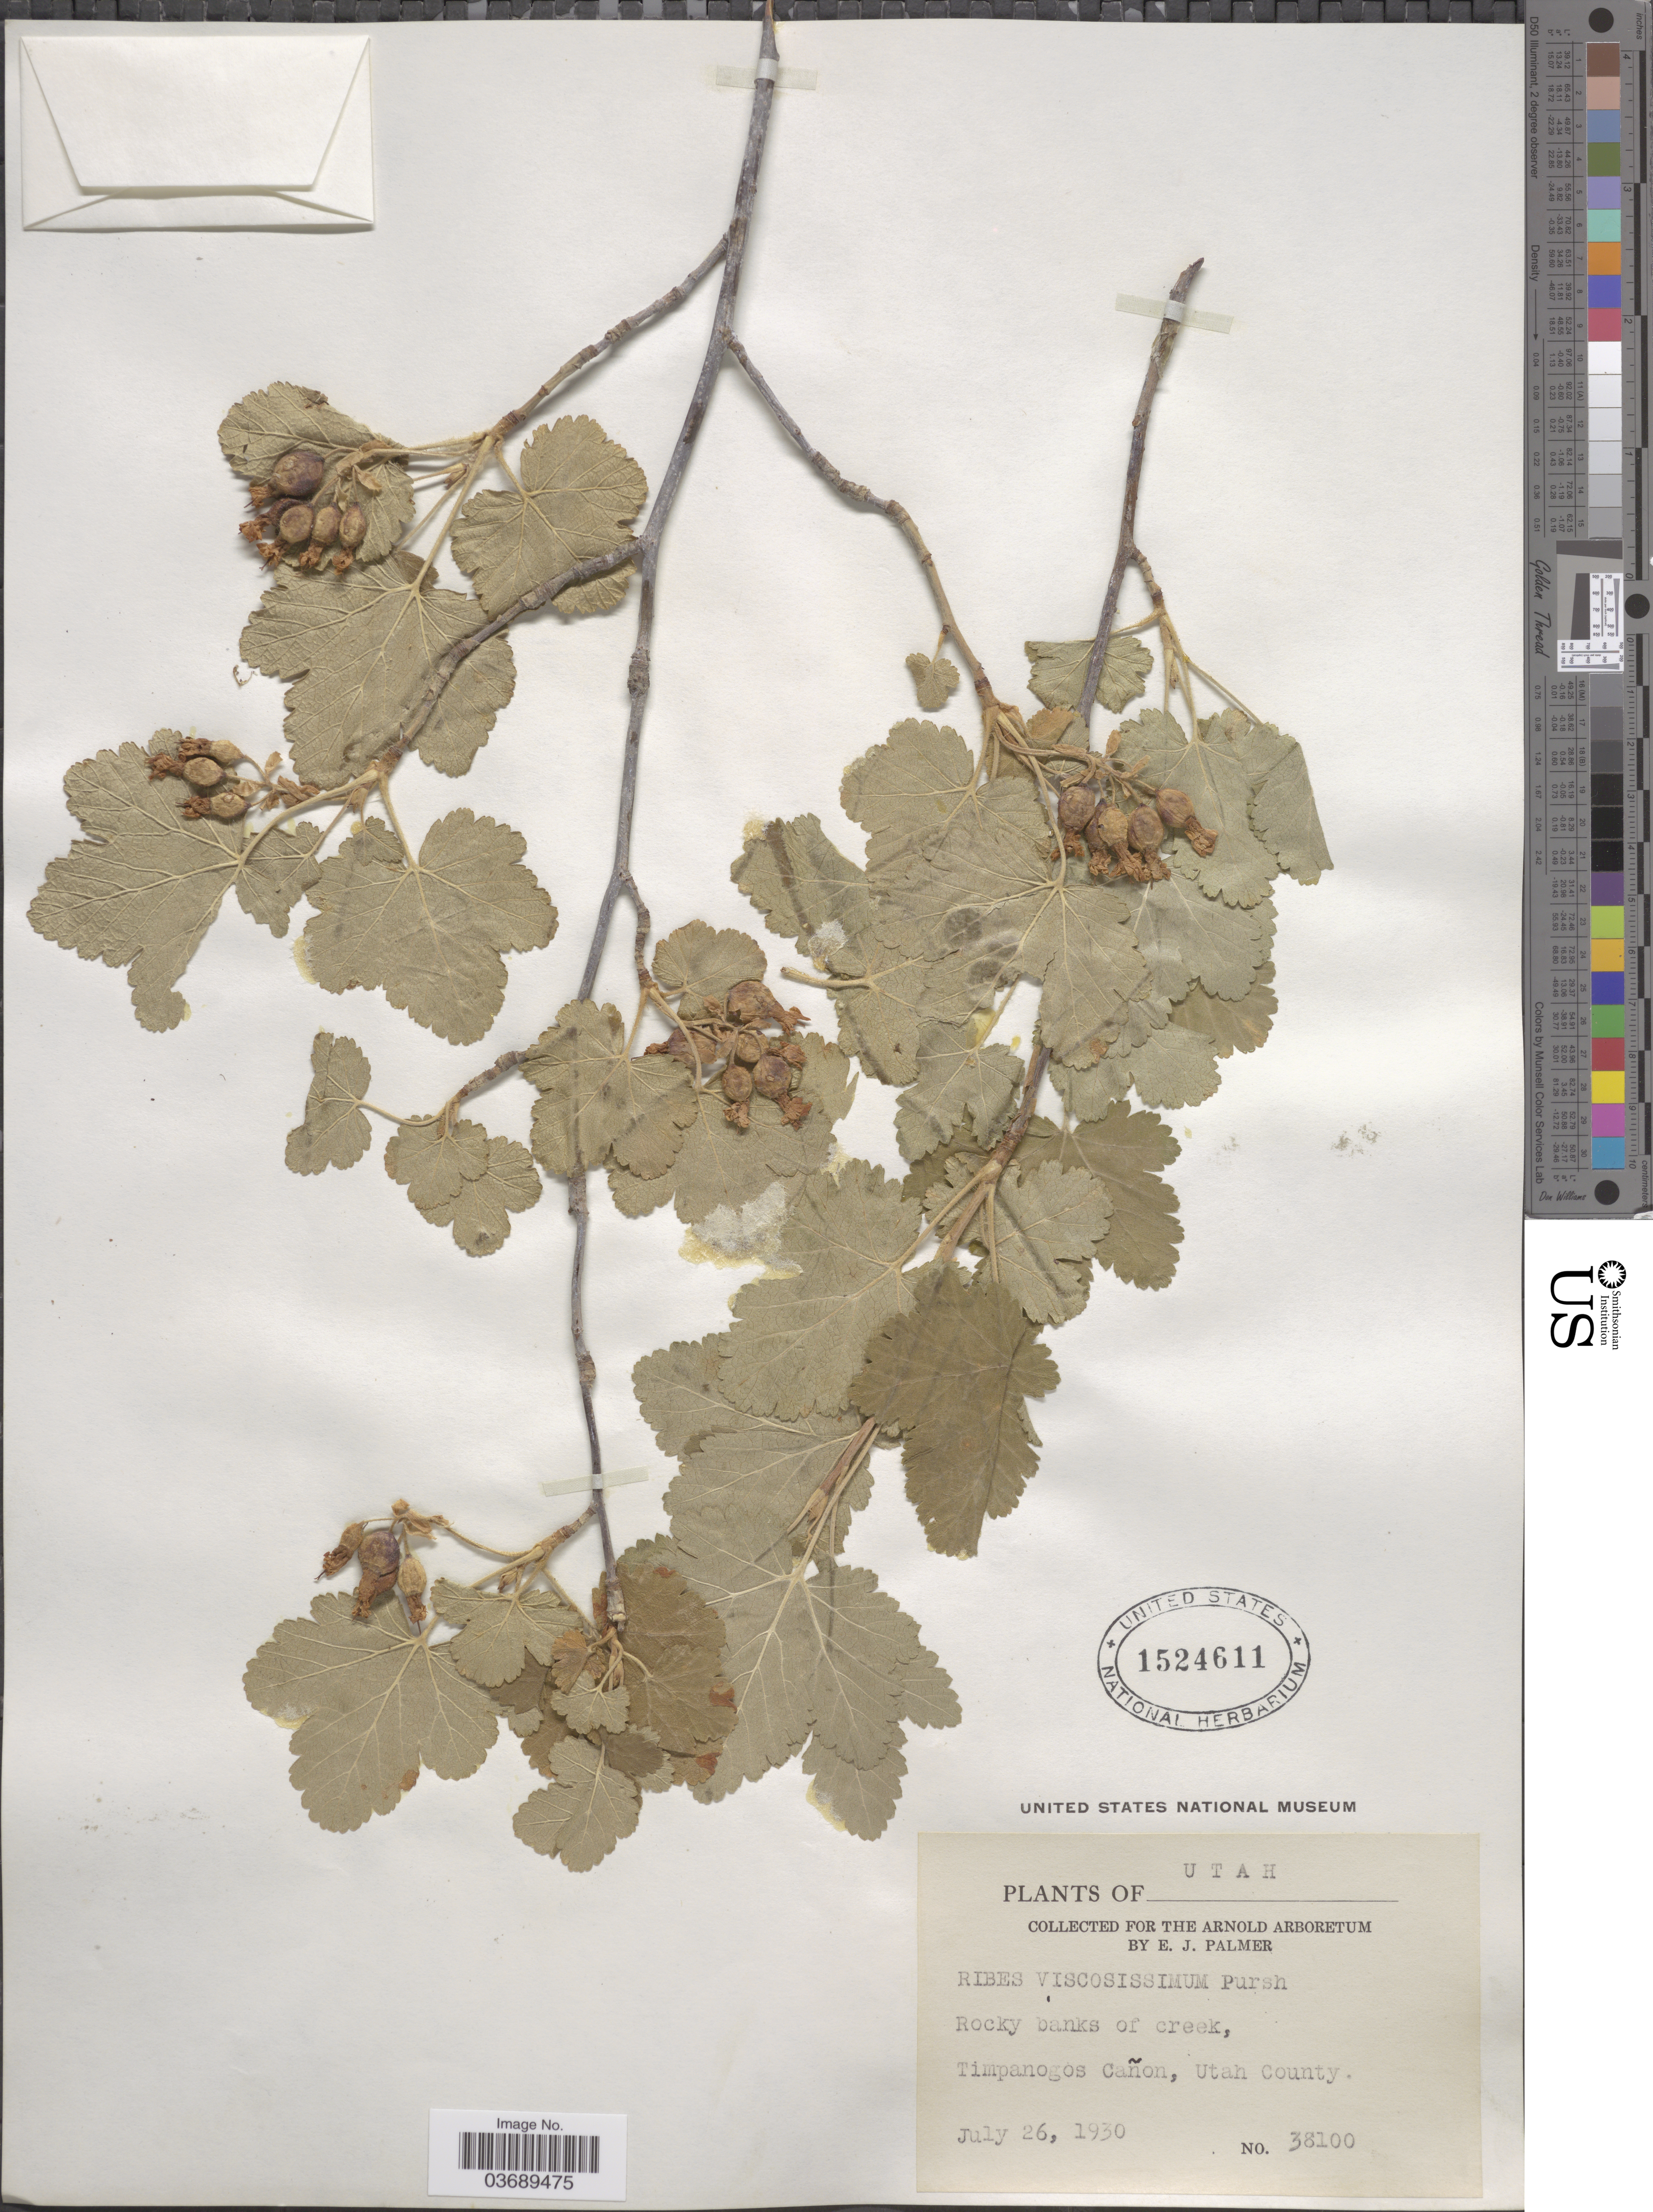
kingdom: Plantae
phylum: Tracheophyta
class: Magnoliopsida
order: Saxifragales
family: Grossulariaceae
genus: Ribes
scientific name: Ribes viscosissimum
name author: Pursh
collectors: E. J. Palmer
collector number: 38100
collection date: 1930-07-26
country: United States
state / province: Utah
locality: Rocky banks of creek, Timpanogos Cañon, Utah County.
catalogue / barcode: US 1524611